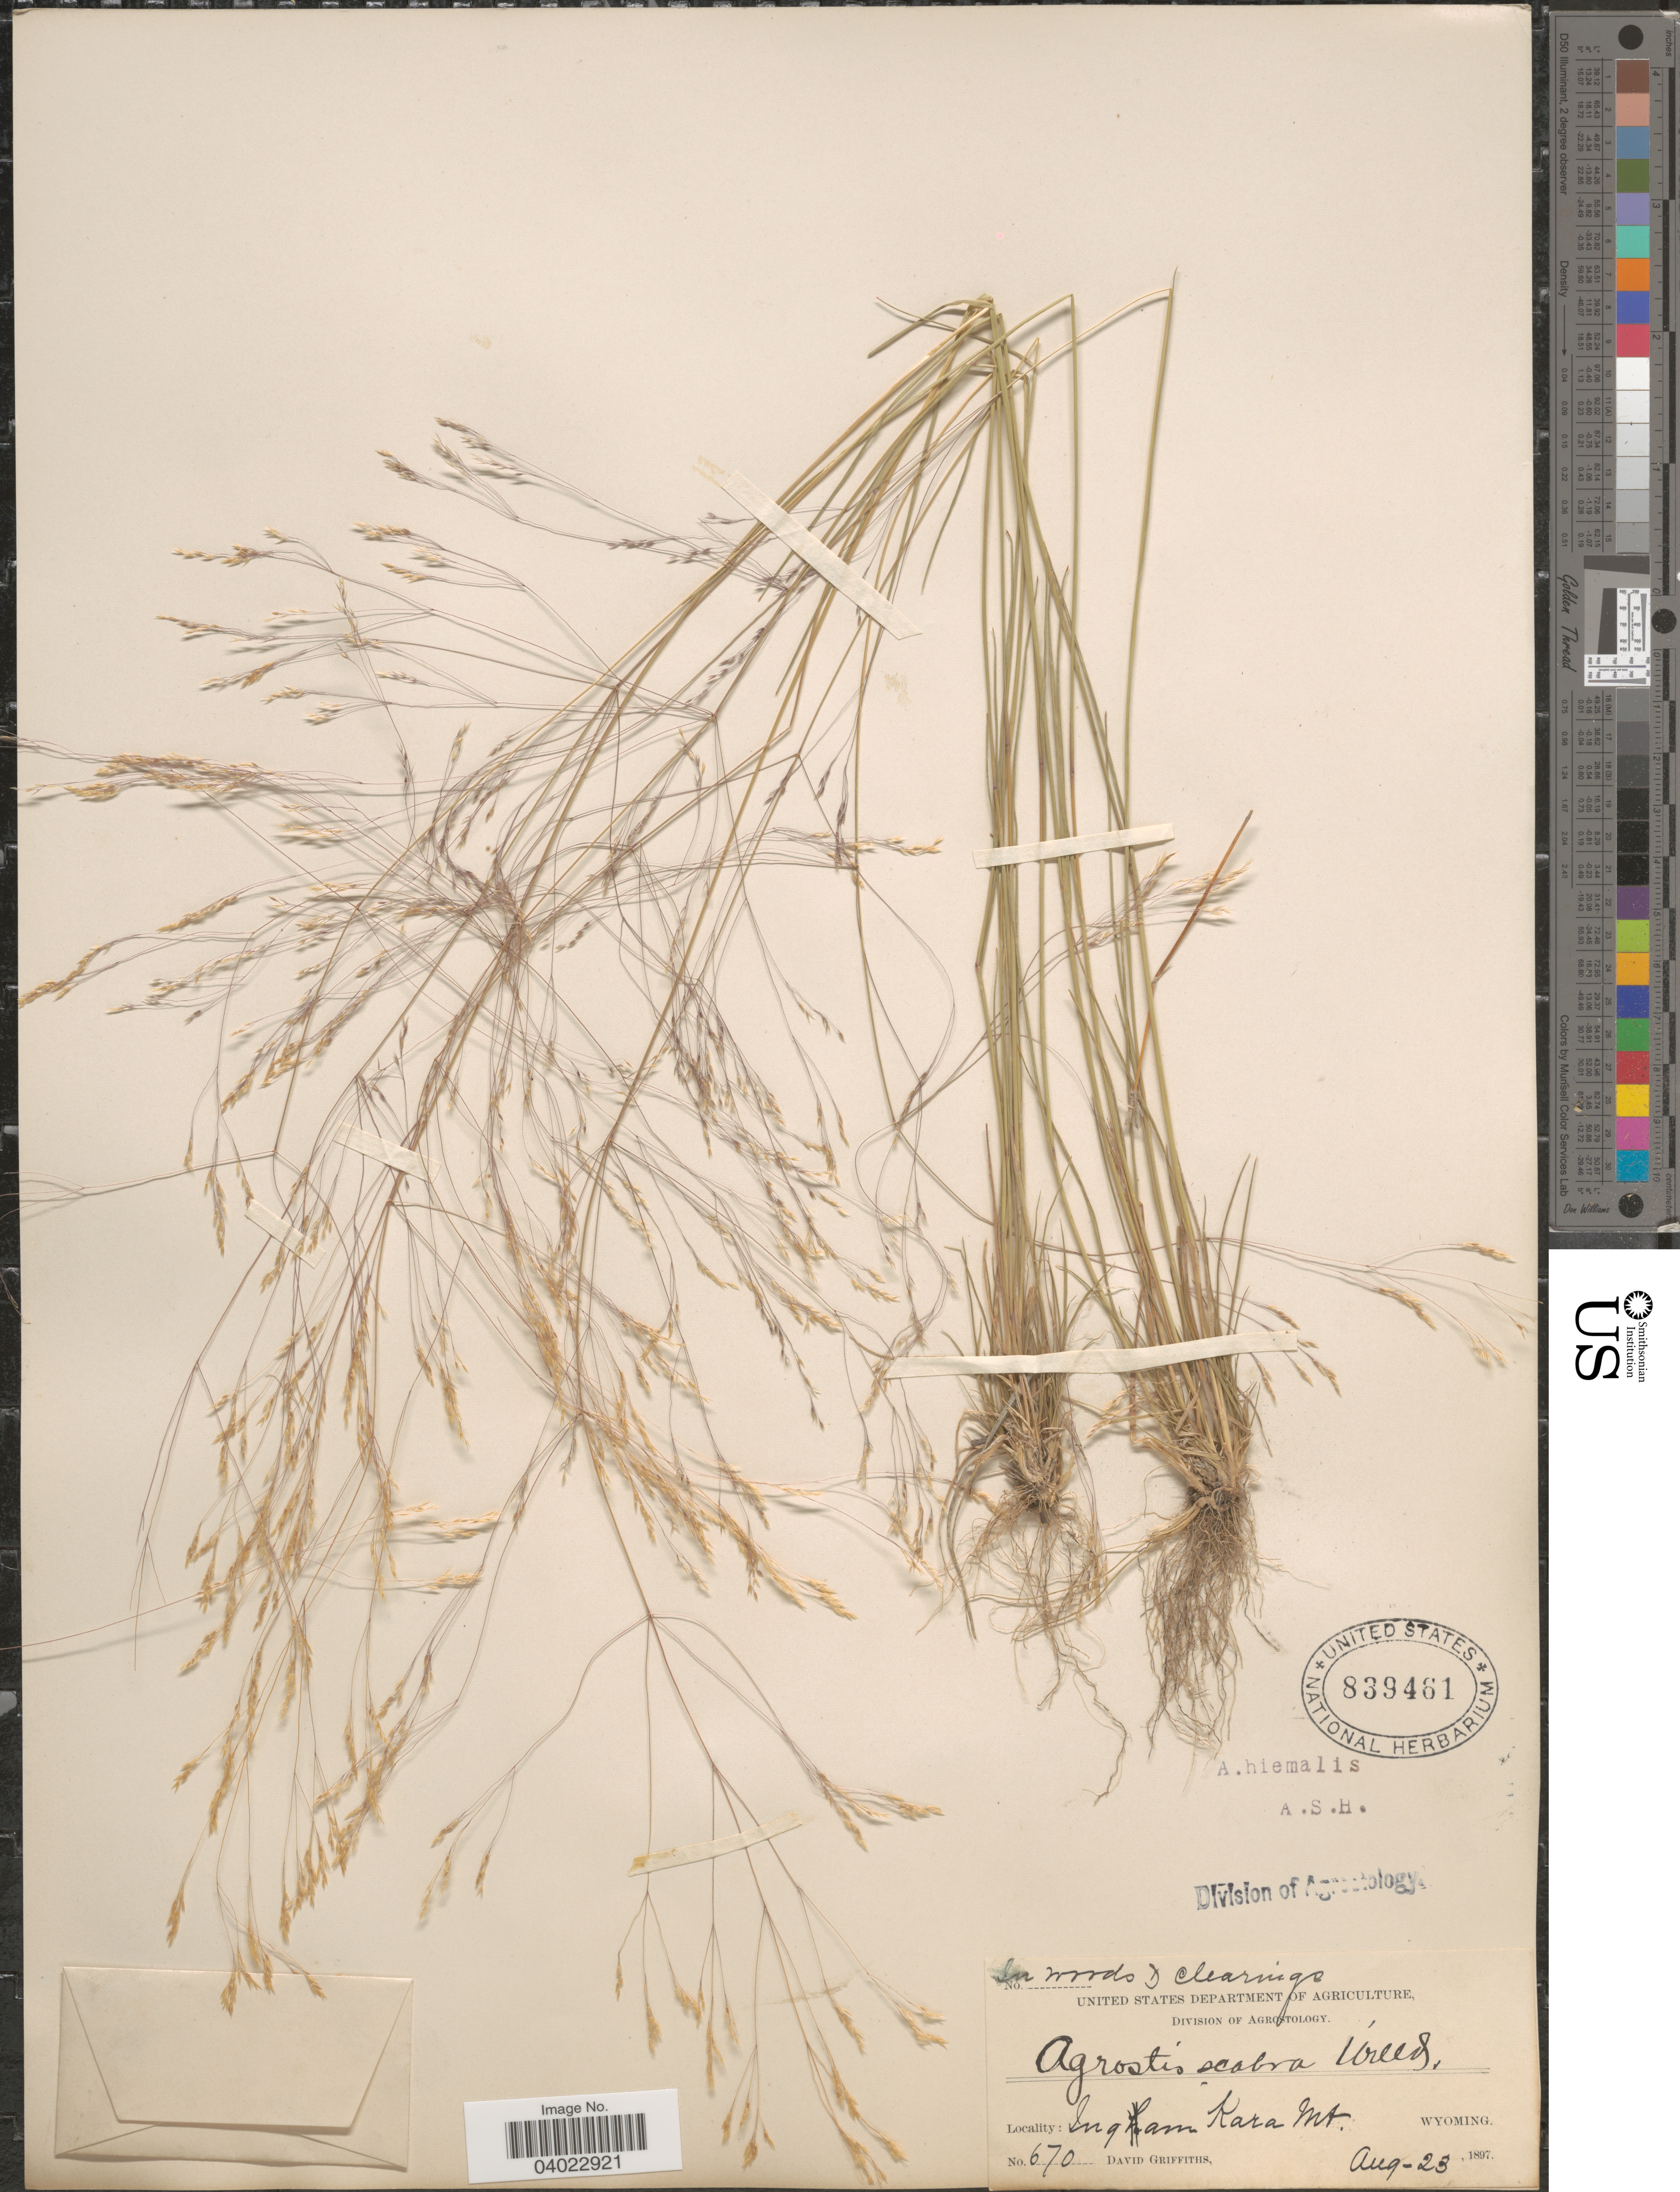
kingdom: Plantae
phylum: Tracheophyta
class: Liliopsida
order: Poales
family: Poaceae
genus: Agrostis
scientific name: Agrostis scabra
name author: Willd.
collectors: D. Griffiths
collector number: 670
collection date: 1897-08-23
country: United States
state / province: Wyoming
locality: Ingham Kara Mt.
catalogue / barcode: US 839461